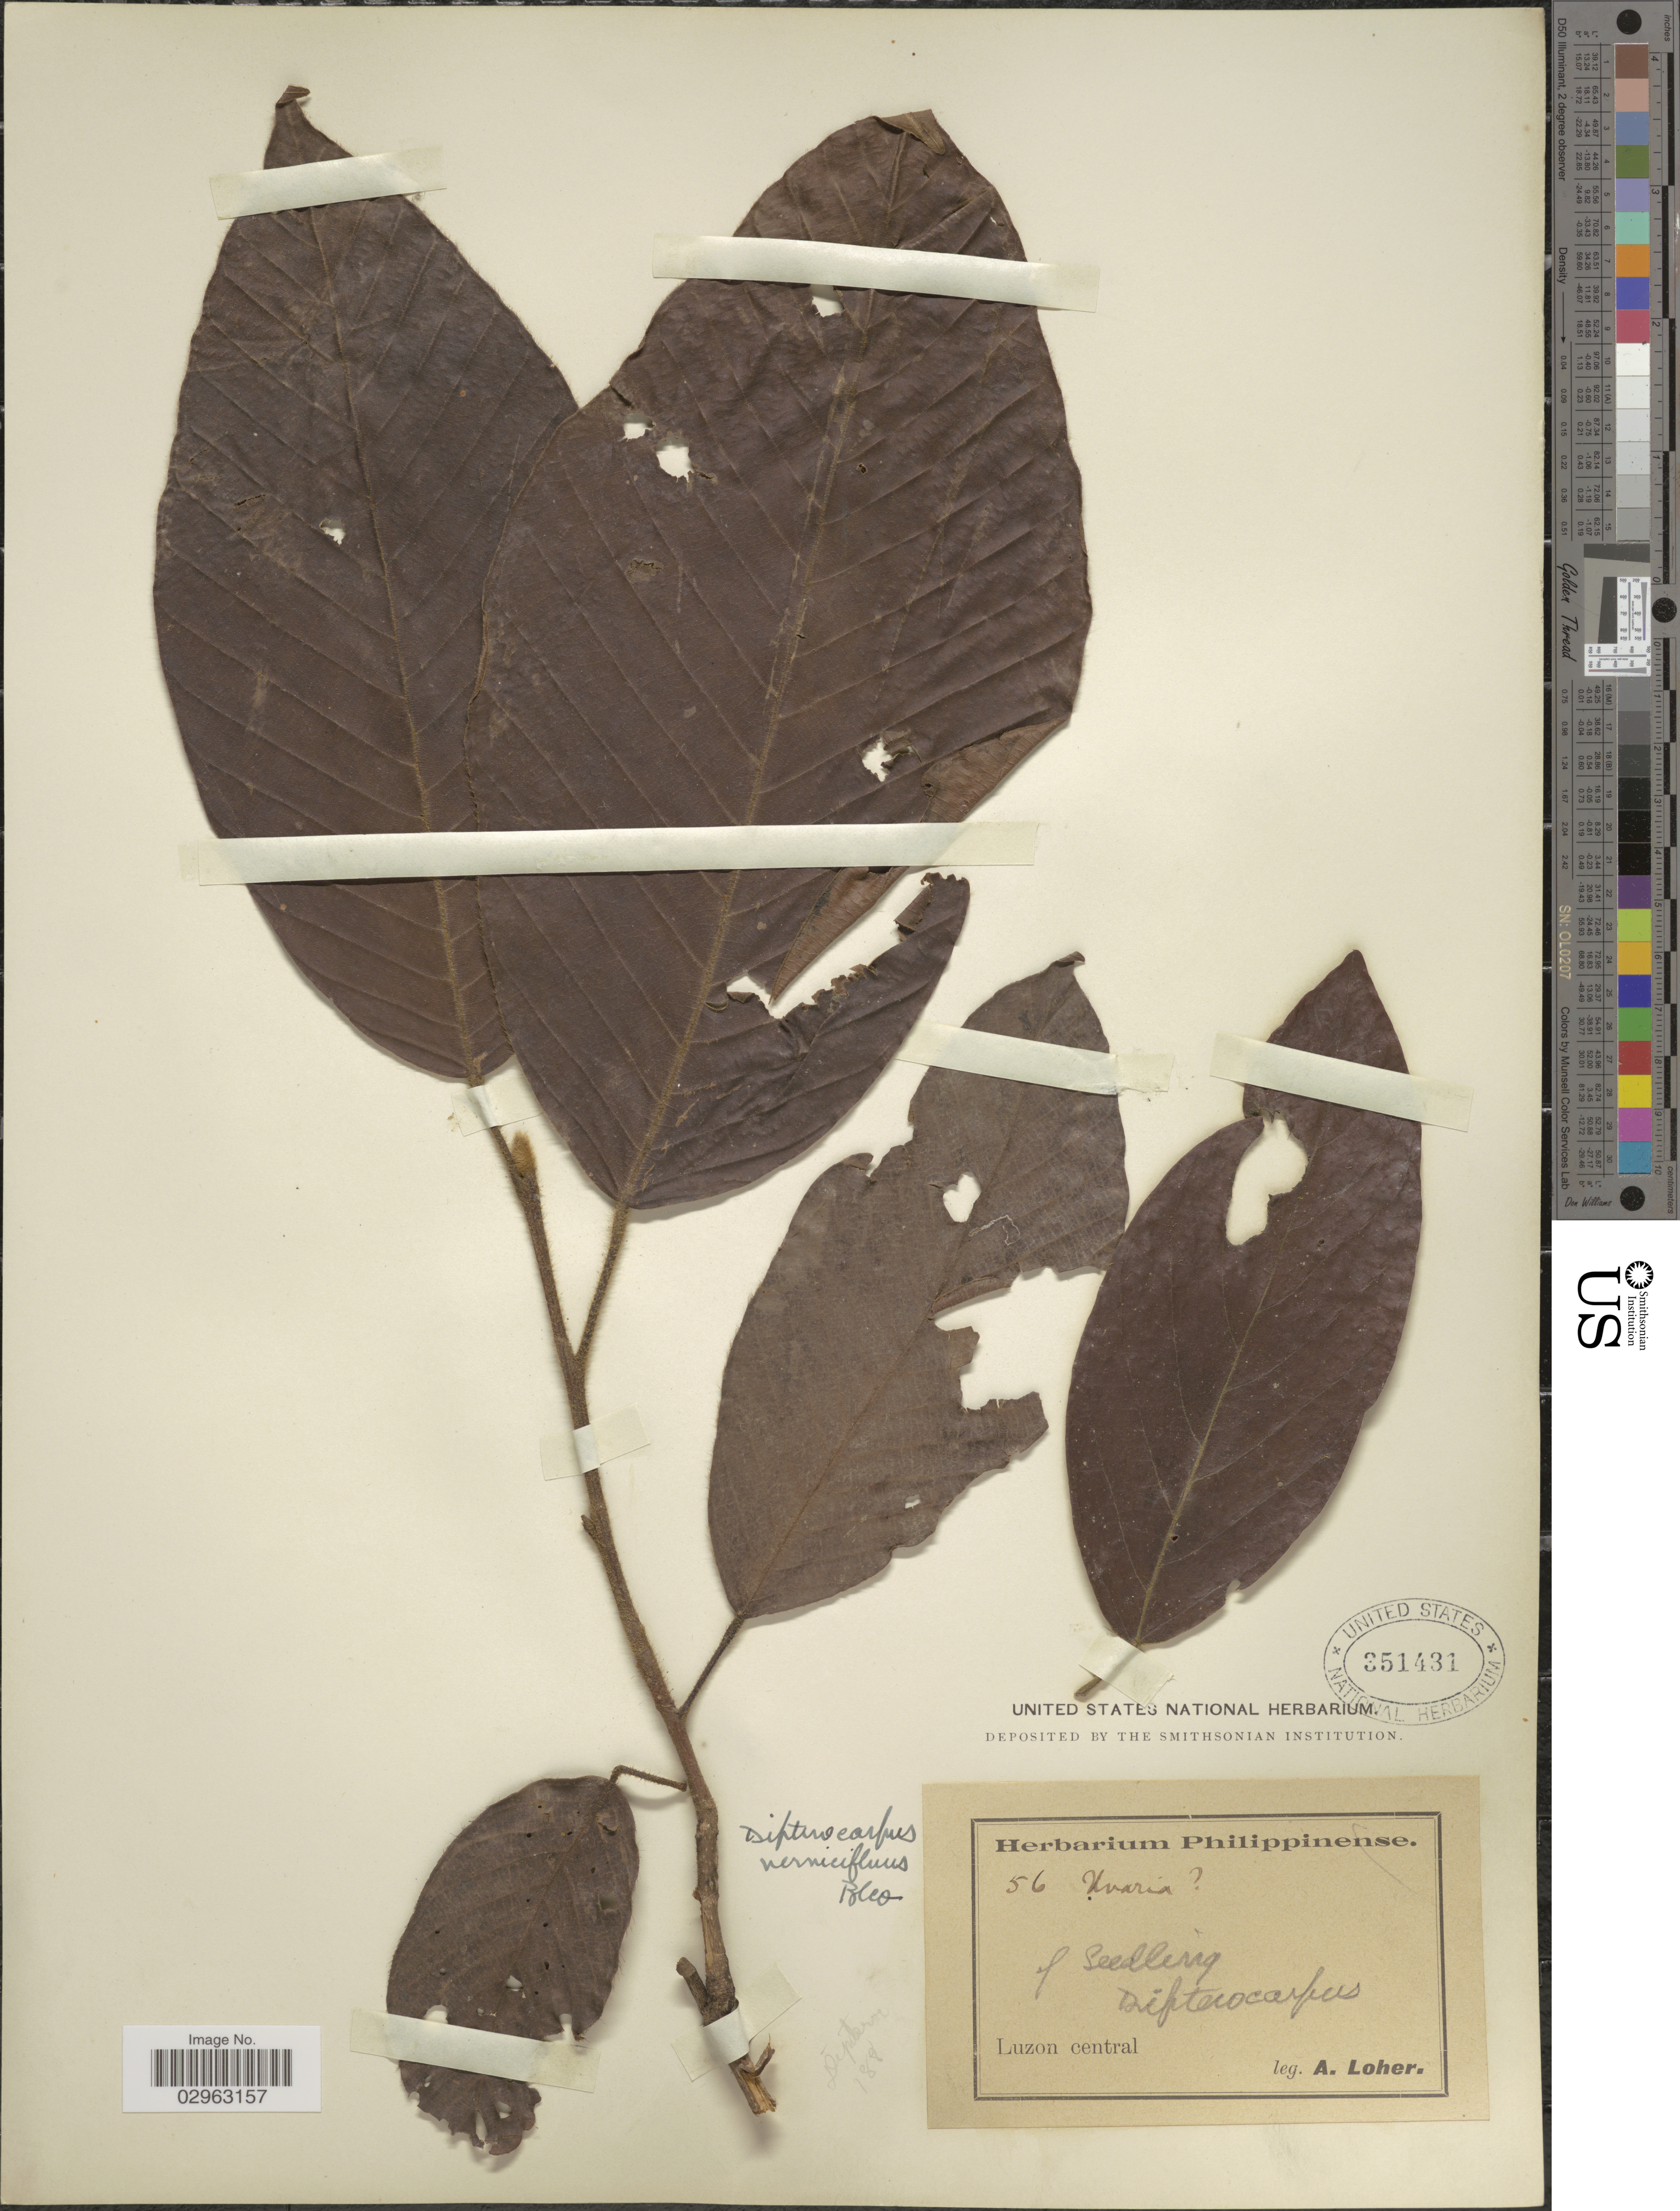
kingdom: Plantae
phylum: Tracheophyta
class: Magnoliopsida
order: Malvales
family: Dipterocarpaceae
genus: Dipterocarpus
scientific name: Dipterocarpus vernicifluus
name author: Blanco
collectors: A. Loher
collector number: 56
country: Philippines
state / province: Central Luzon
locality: Luzon central.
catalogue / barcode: US 351431